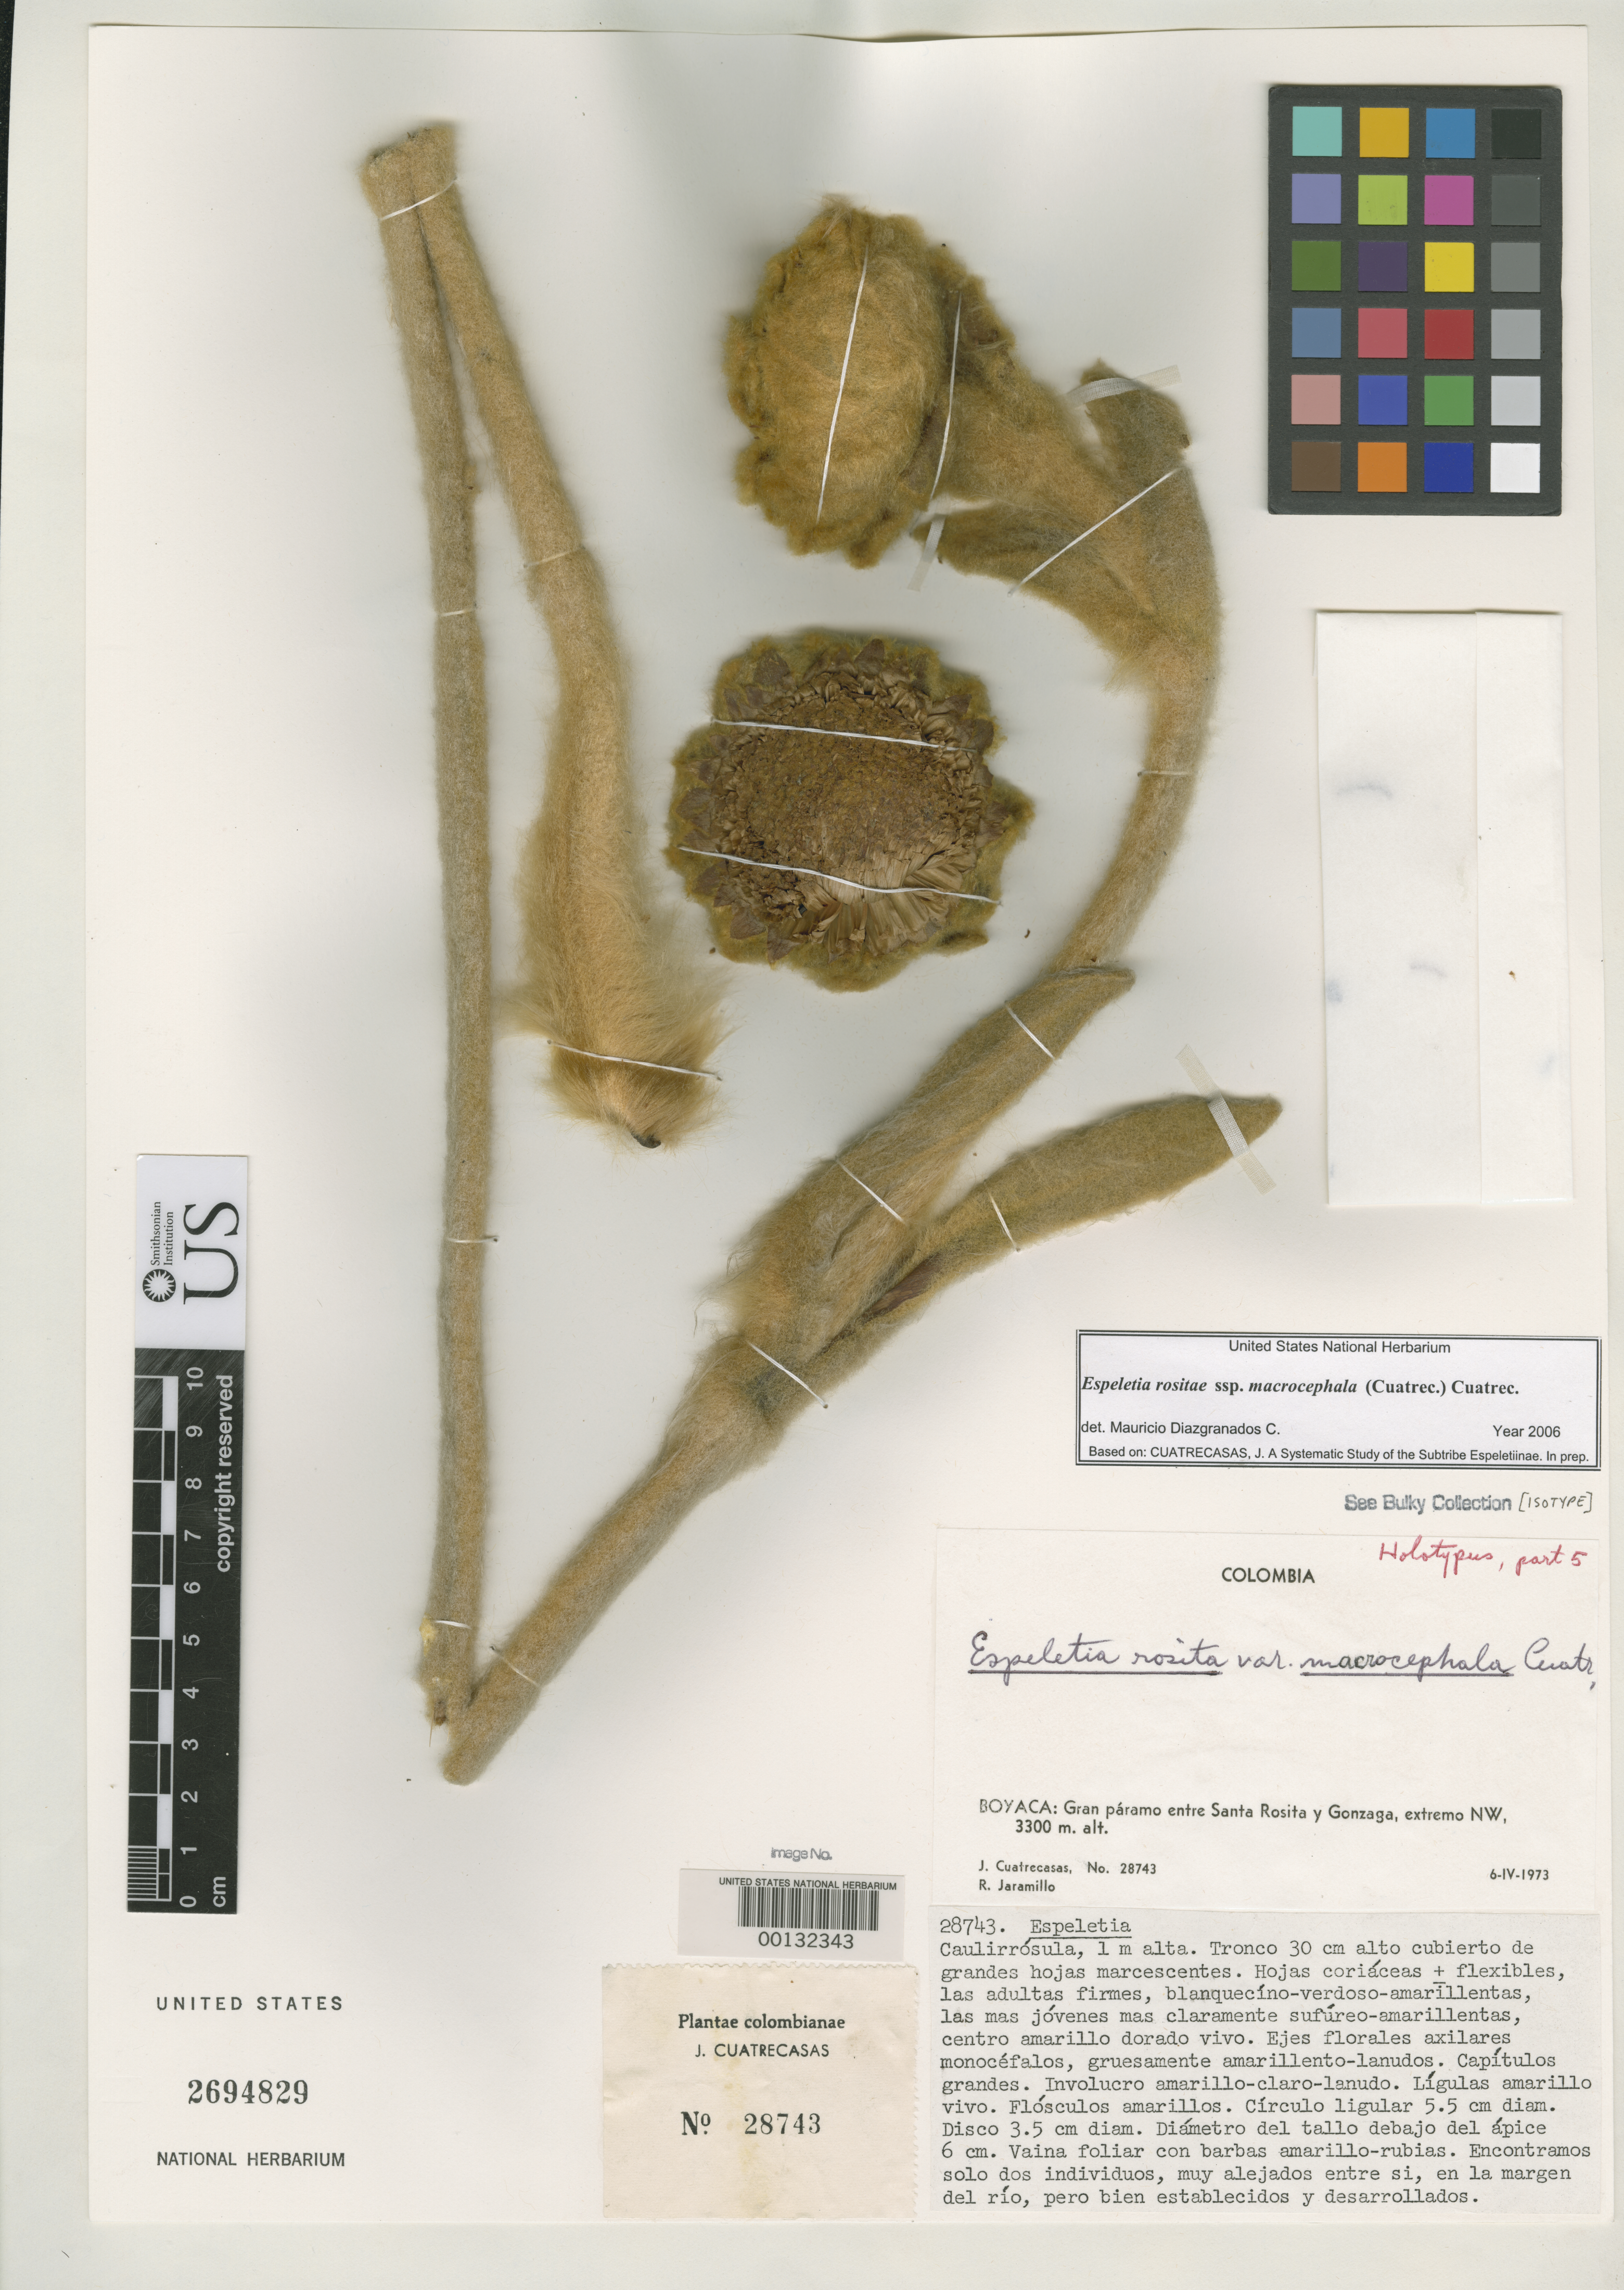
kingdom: Plantae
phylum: Tracheophyta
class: Magnoliopsida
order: Asterales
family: Asteraceae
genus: Espeletia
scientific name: Espeletia rositae var. macrocephala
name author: Cuatrec.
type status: Holotype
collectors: J. Cuatrecasas & R. Jaramillo M.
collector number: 28743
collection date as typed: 06 Apr 1973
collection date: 1973-04-06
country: Colombia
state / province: Boyacá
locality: Gran Páramo entre Santa Rosita & Gonzaga, extremo NW. [Great upland between Santa Rosita & Gonzaga, NW end]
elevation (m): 3300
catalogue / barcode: US 2694829